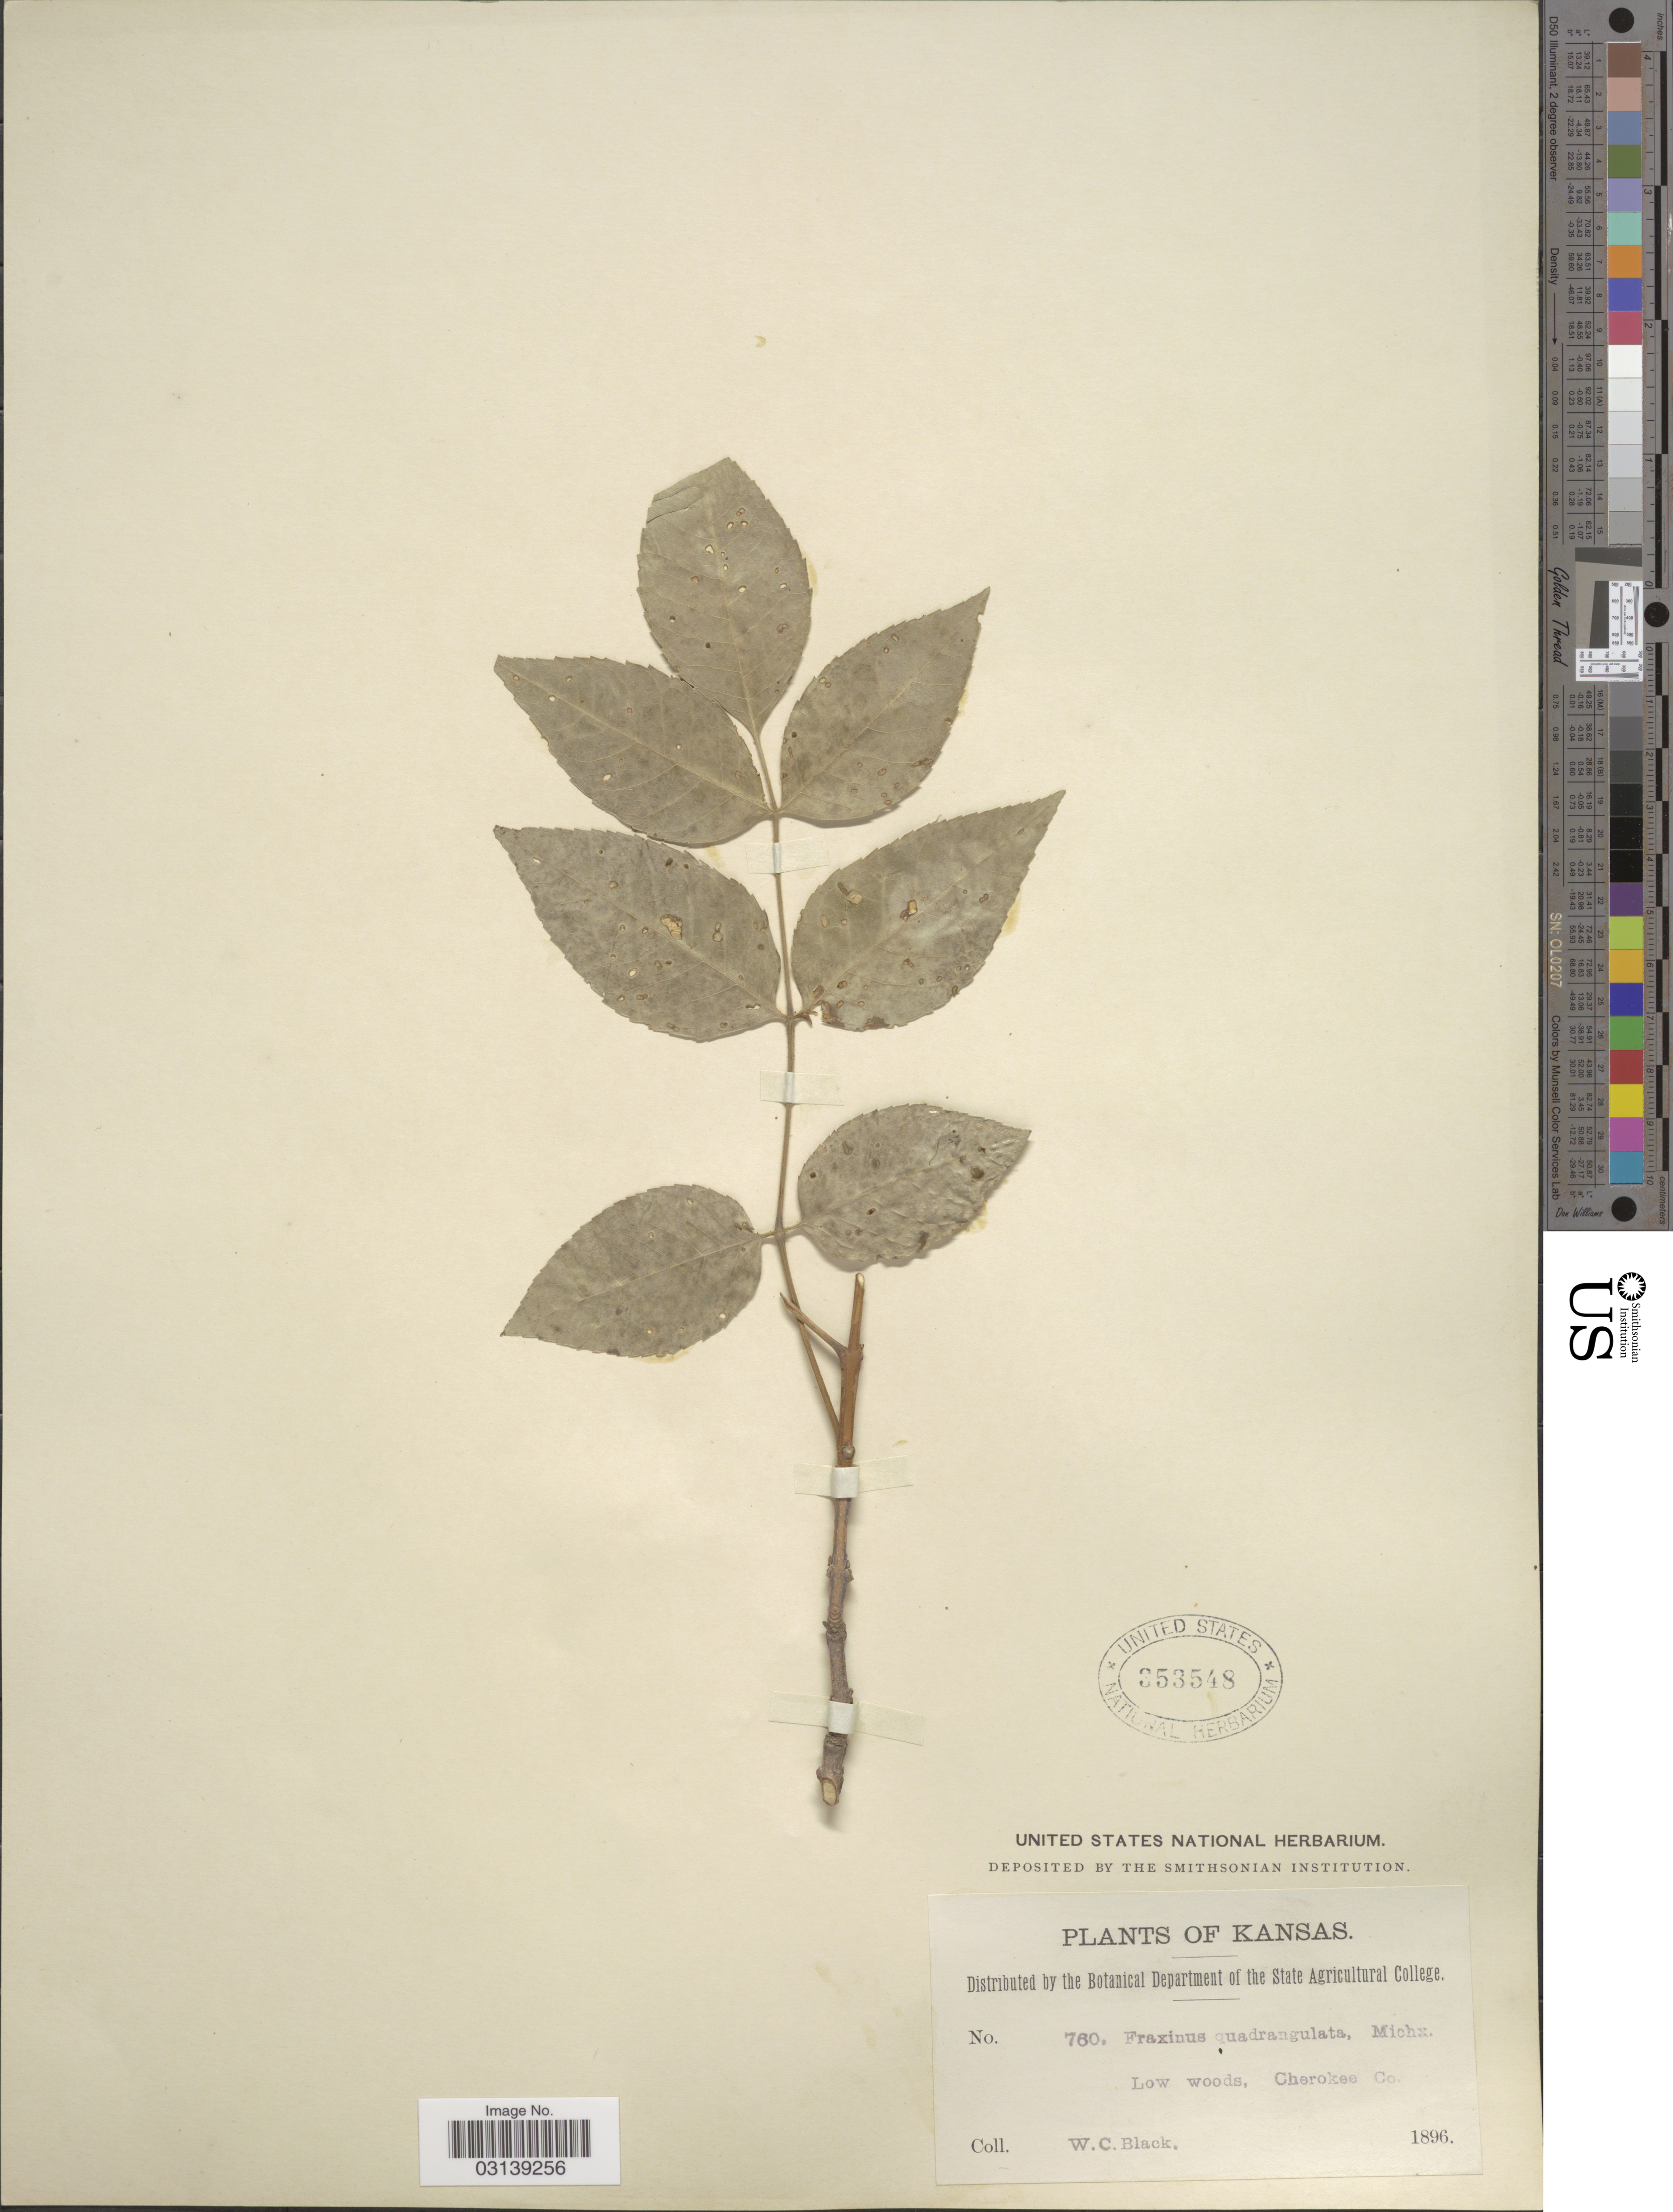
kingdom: Plantae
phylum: Tracheophyta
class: Magnoliopsida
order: Lamiales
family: Oleaceae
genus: Fraxinus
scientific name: Fraxinus quadrangulata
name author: Michx.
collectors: W. Black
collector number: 760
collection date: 1896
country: United States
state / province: Kansas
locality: Low woods, Cherokee Co.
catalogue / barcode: US 353548